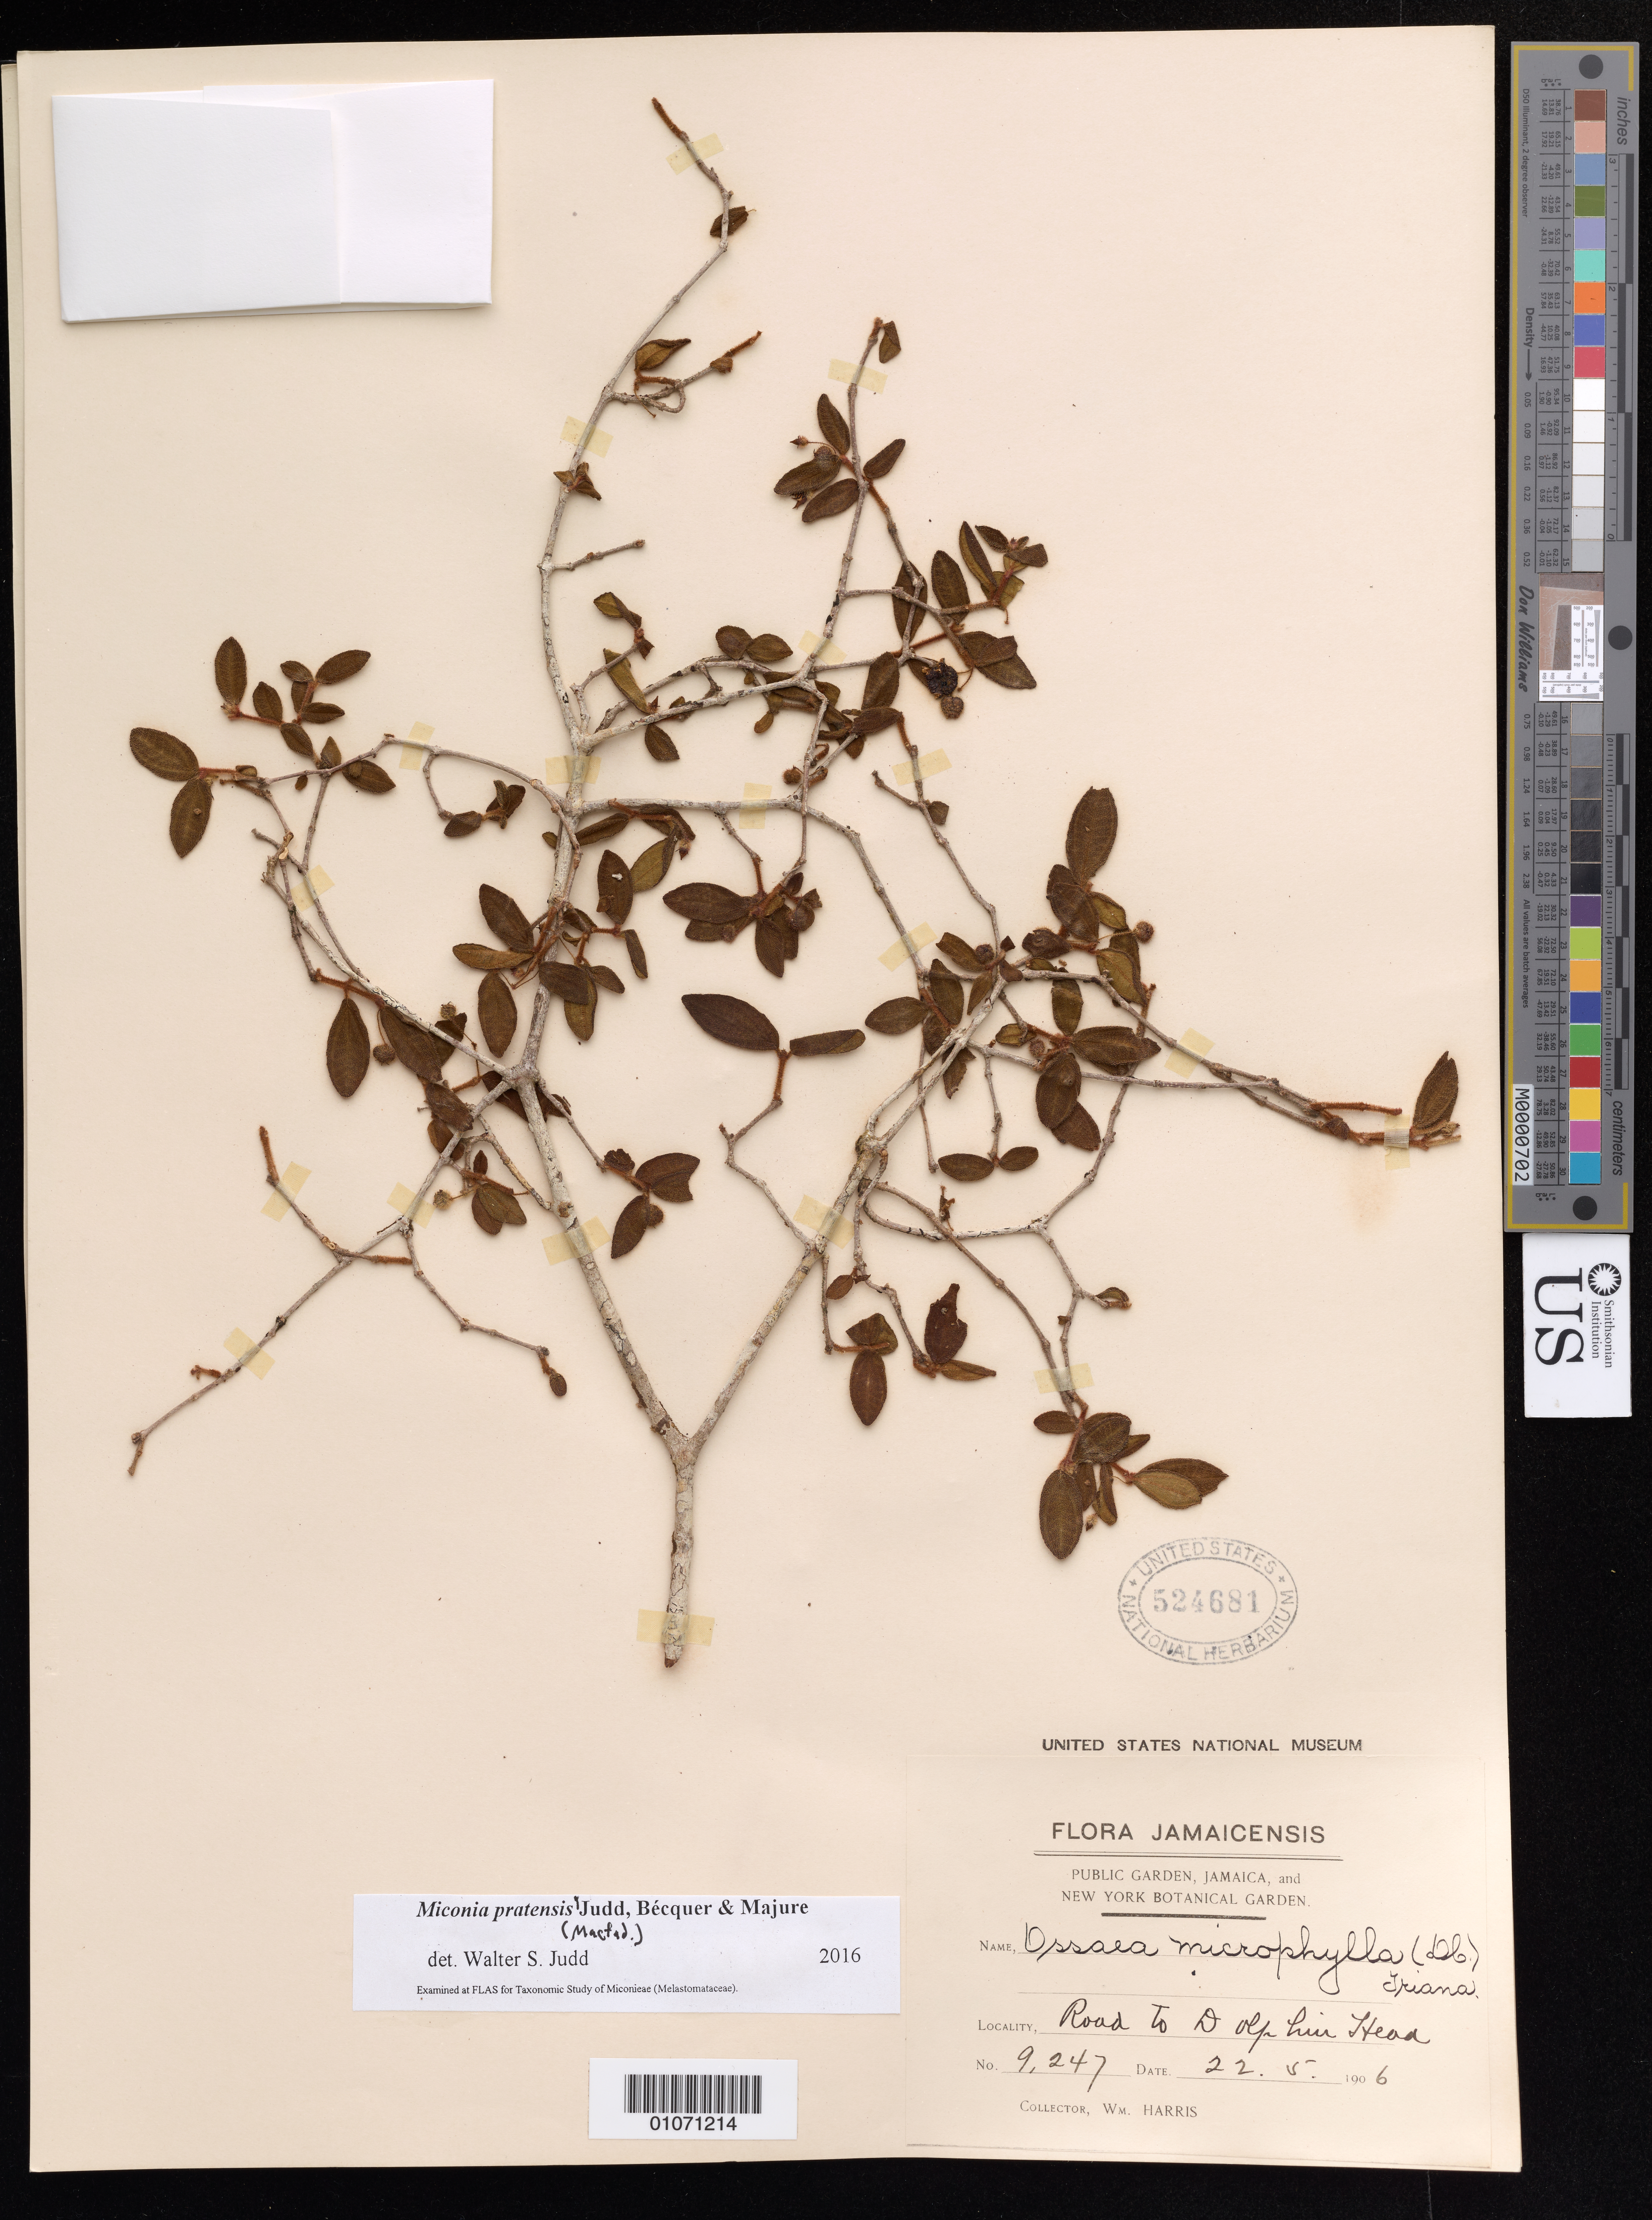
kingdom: Plantae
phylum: Tracheophyta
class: Magnoliopsida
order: Myrtales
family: Melastomataceae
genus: Miconia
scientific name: Miconia pratensis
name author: Judd et al.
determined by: Judd, Walter S.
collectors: W. Harris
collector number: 9247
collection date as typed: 22 May 1906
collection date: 1906-05-22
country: Jamaica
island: Jamaica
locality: Dolphin Head, road to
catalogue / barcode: US 524681